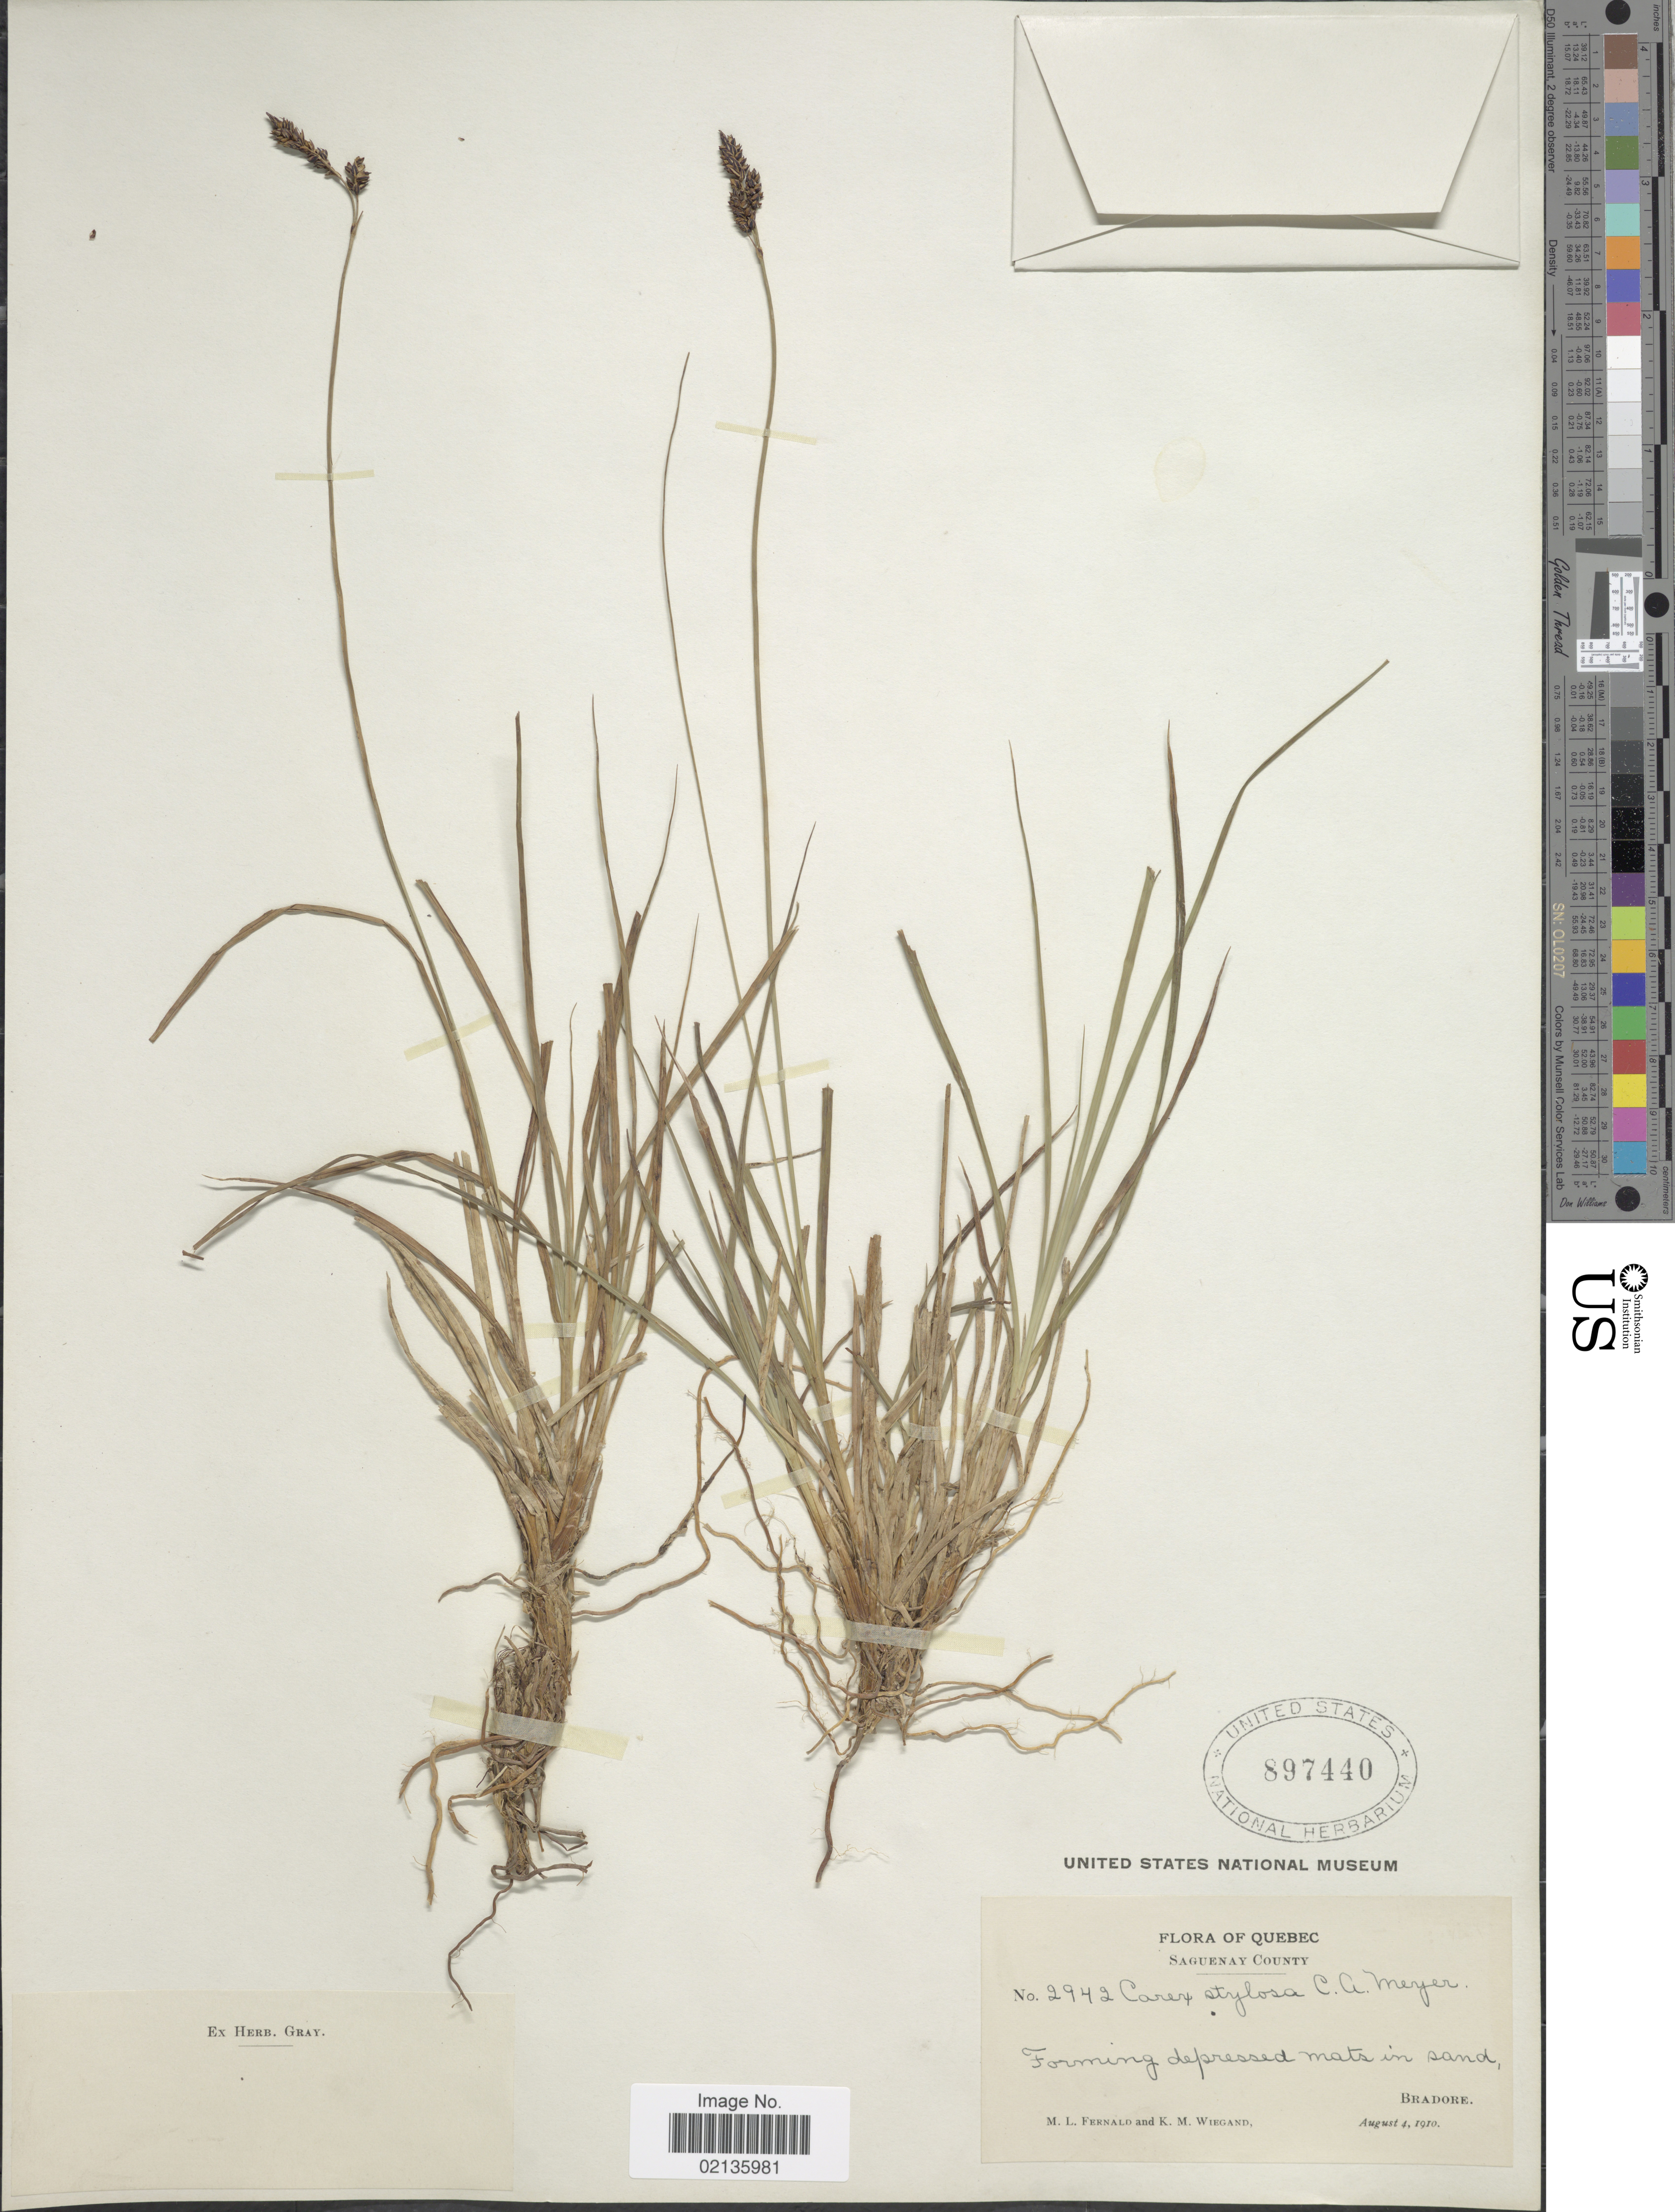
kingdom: Plantae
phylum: Tracheophyta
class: Liliopsida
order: Poales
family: Cyperaceae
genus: Carex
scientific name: Carex stylosa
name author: C.A. Mey.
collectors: M. L. Fernald & K. M. Wiegand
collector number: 2942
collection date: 1910-08-04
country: Canada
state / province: Quebec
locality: Saguenay County, Bradore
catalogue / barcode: US 897440